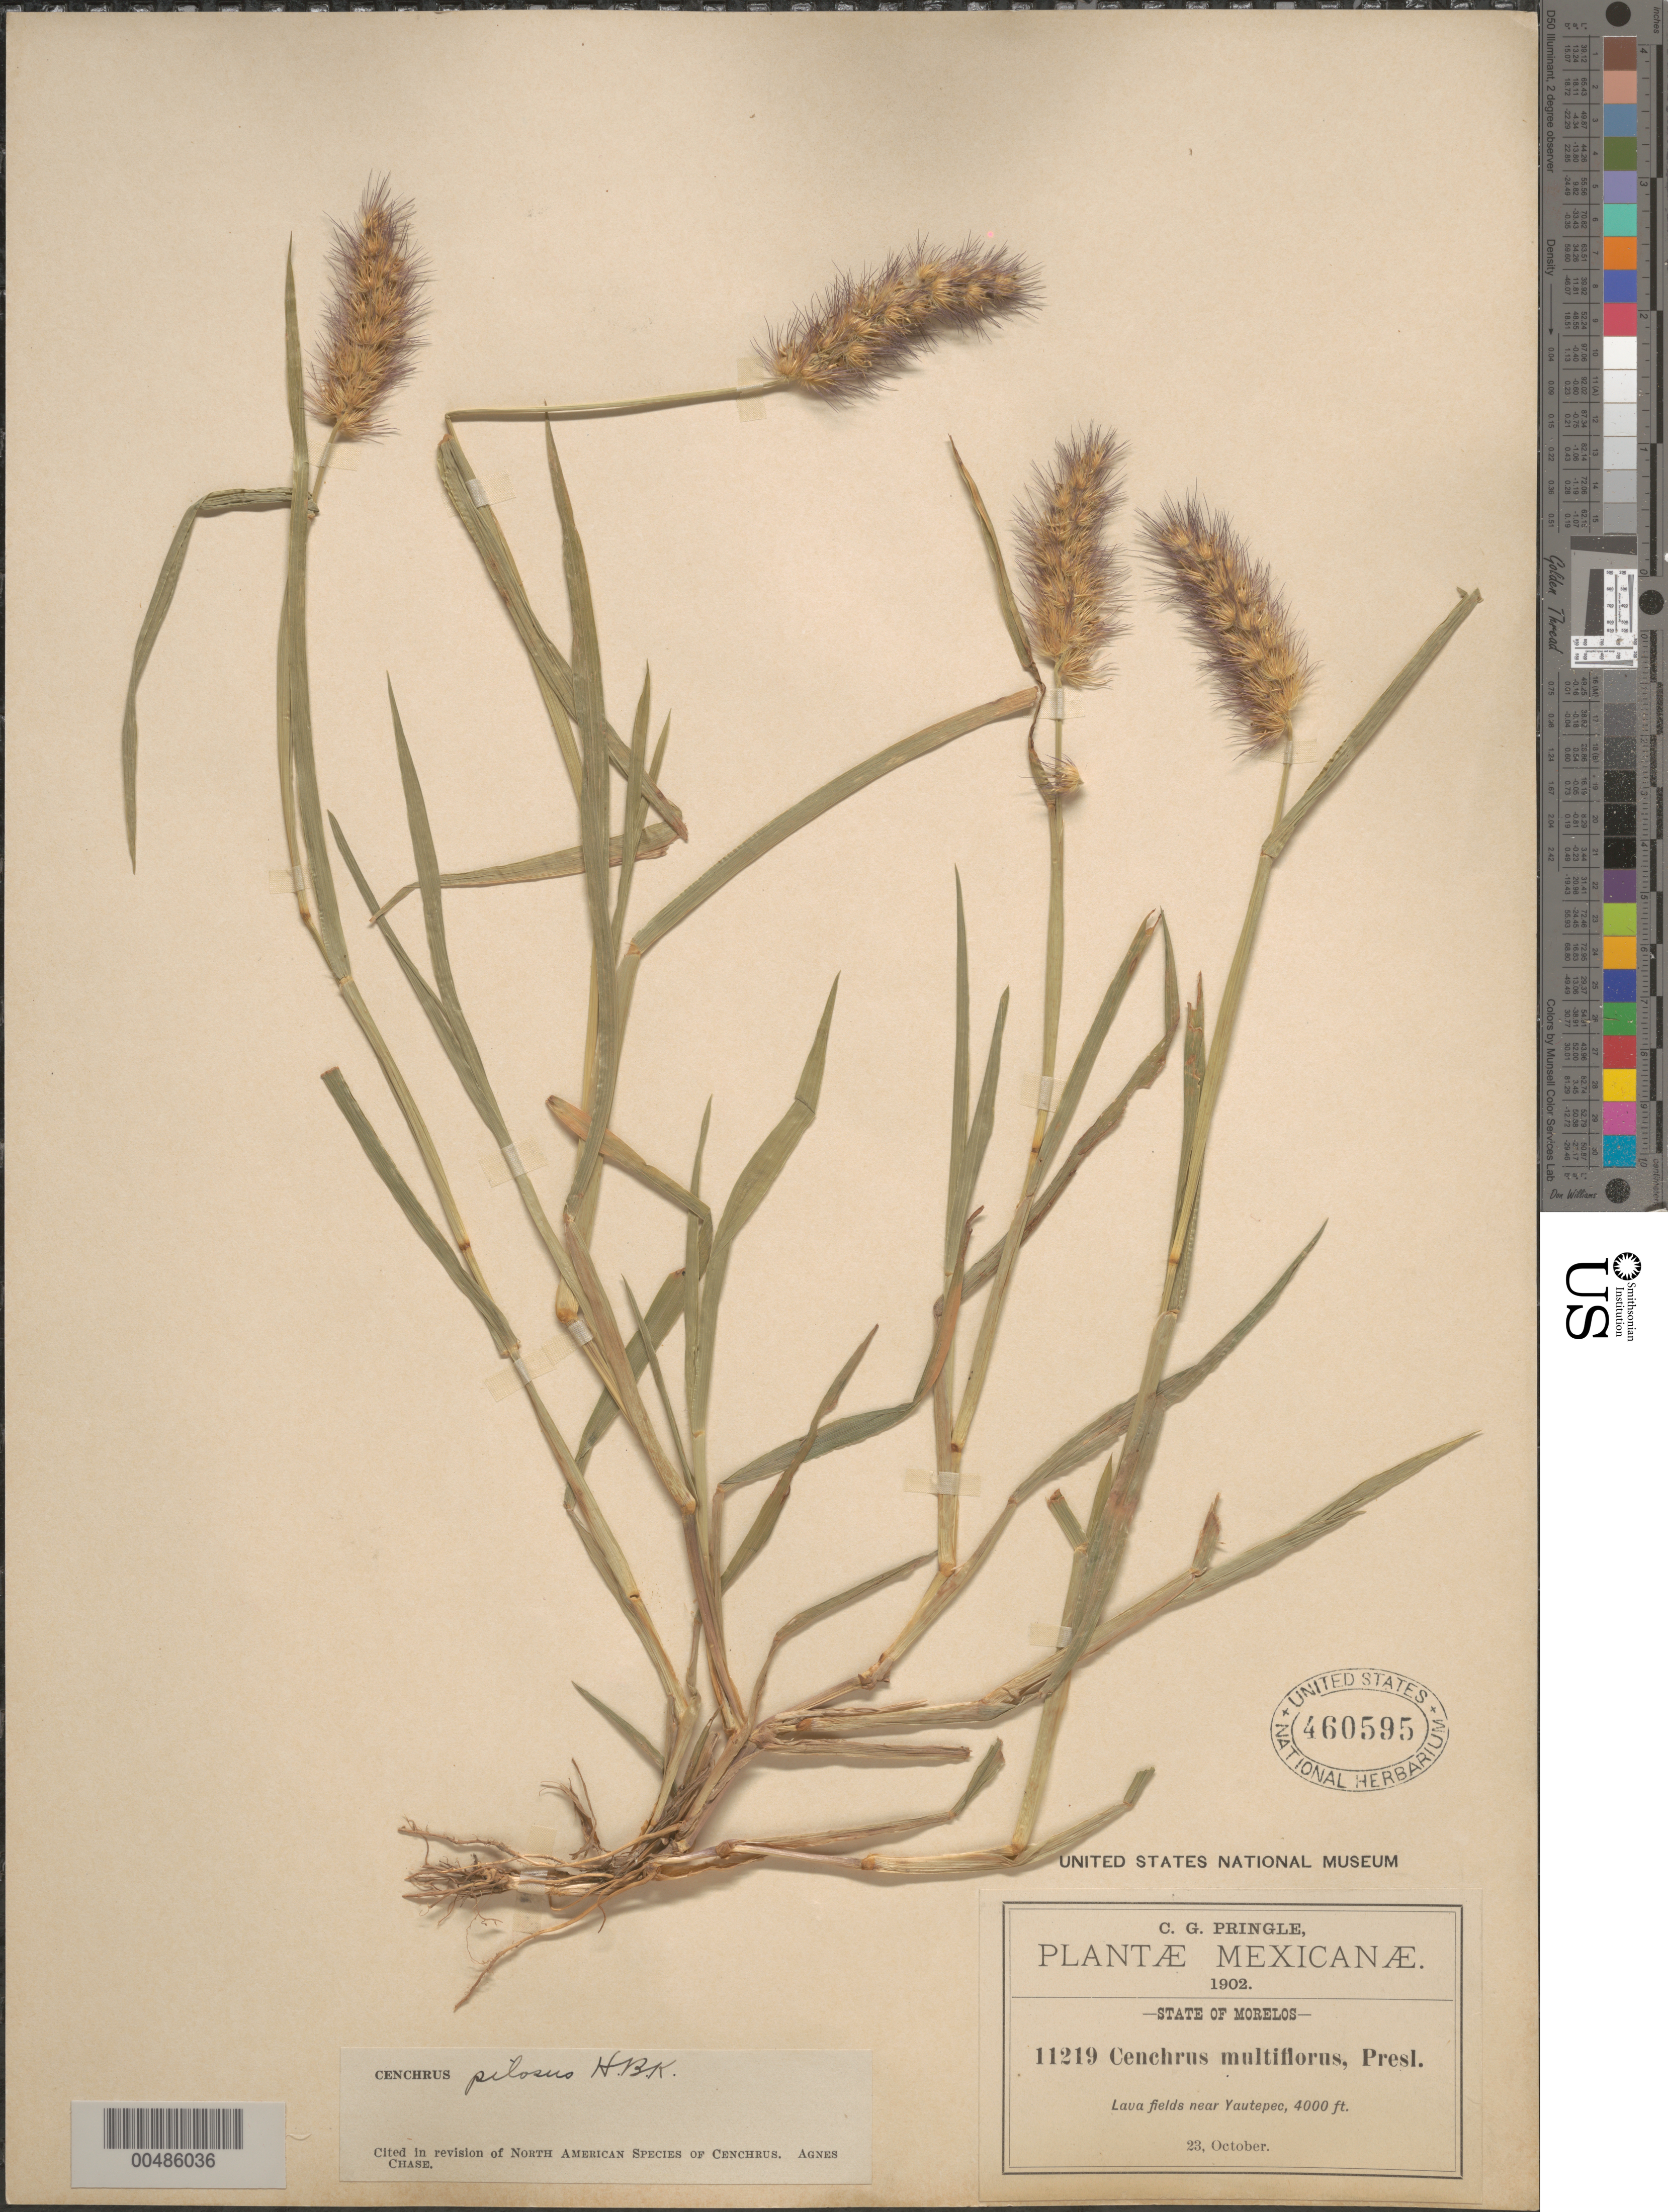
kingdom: Plantae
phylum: Tracheophyta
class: Liliopsida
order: Poales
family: Poaceae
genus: Cenchrus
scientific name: Cenchrus pilosus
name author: Kunth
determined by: Chase, [M.] Agnes, (US)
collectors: C. G. Pringle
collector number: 11219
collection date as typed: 23 Oct 1902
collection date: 1902-10-23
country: Mexico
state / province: Morelos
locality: Lava fields near Yautepec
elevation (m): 1219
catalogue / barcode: US 460595